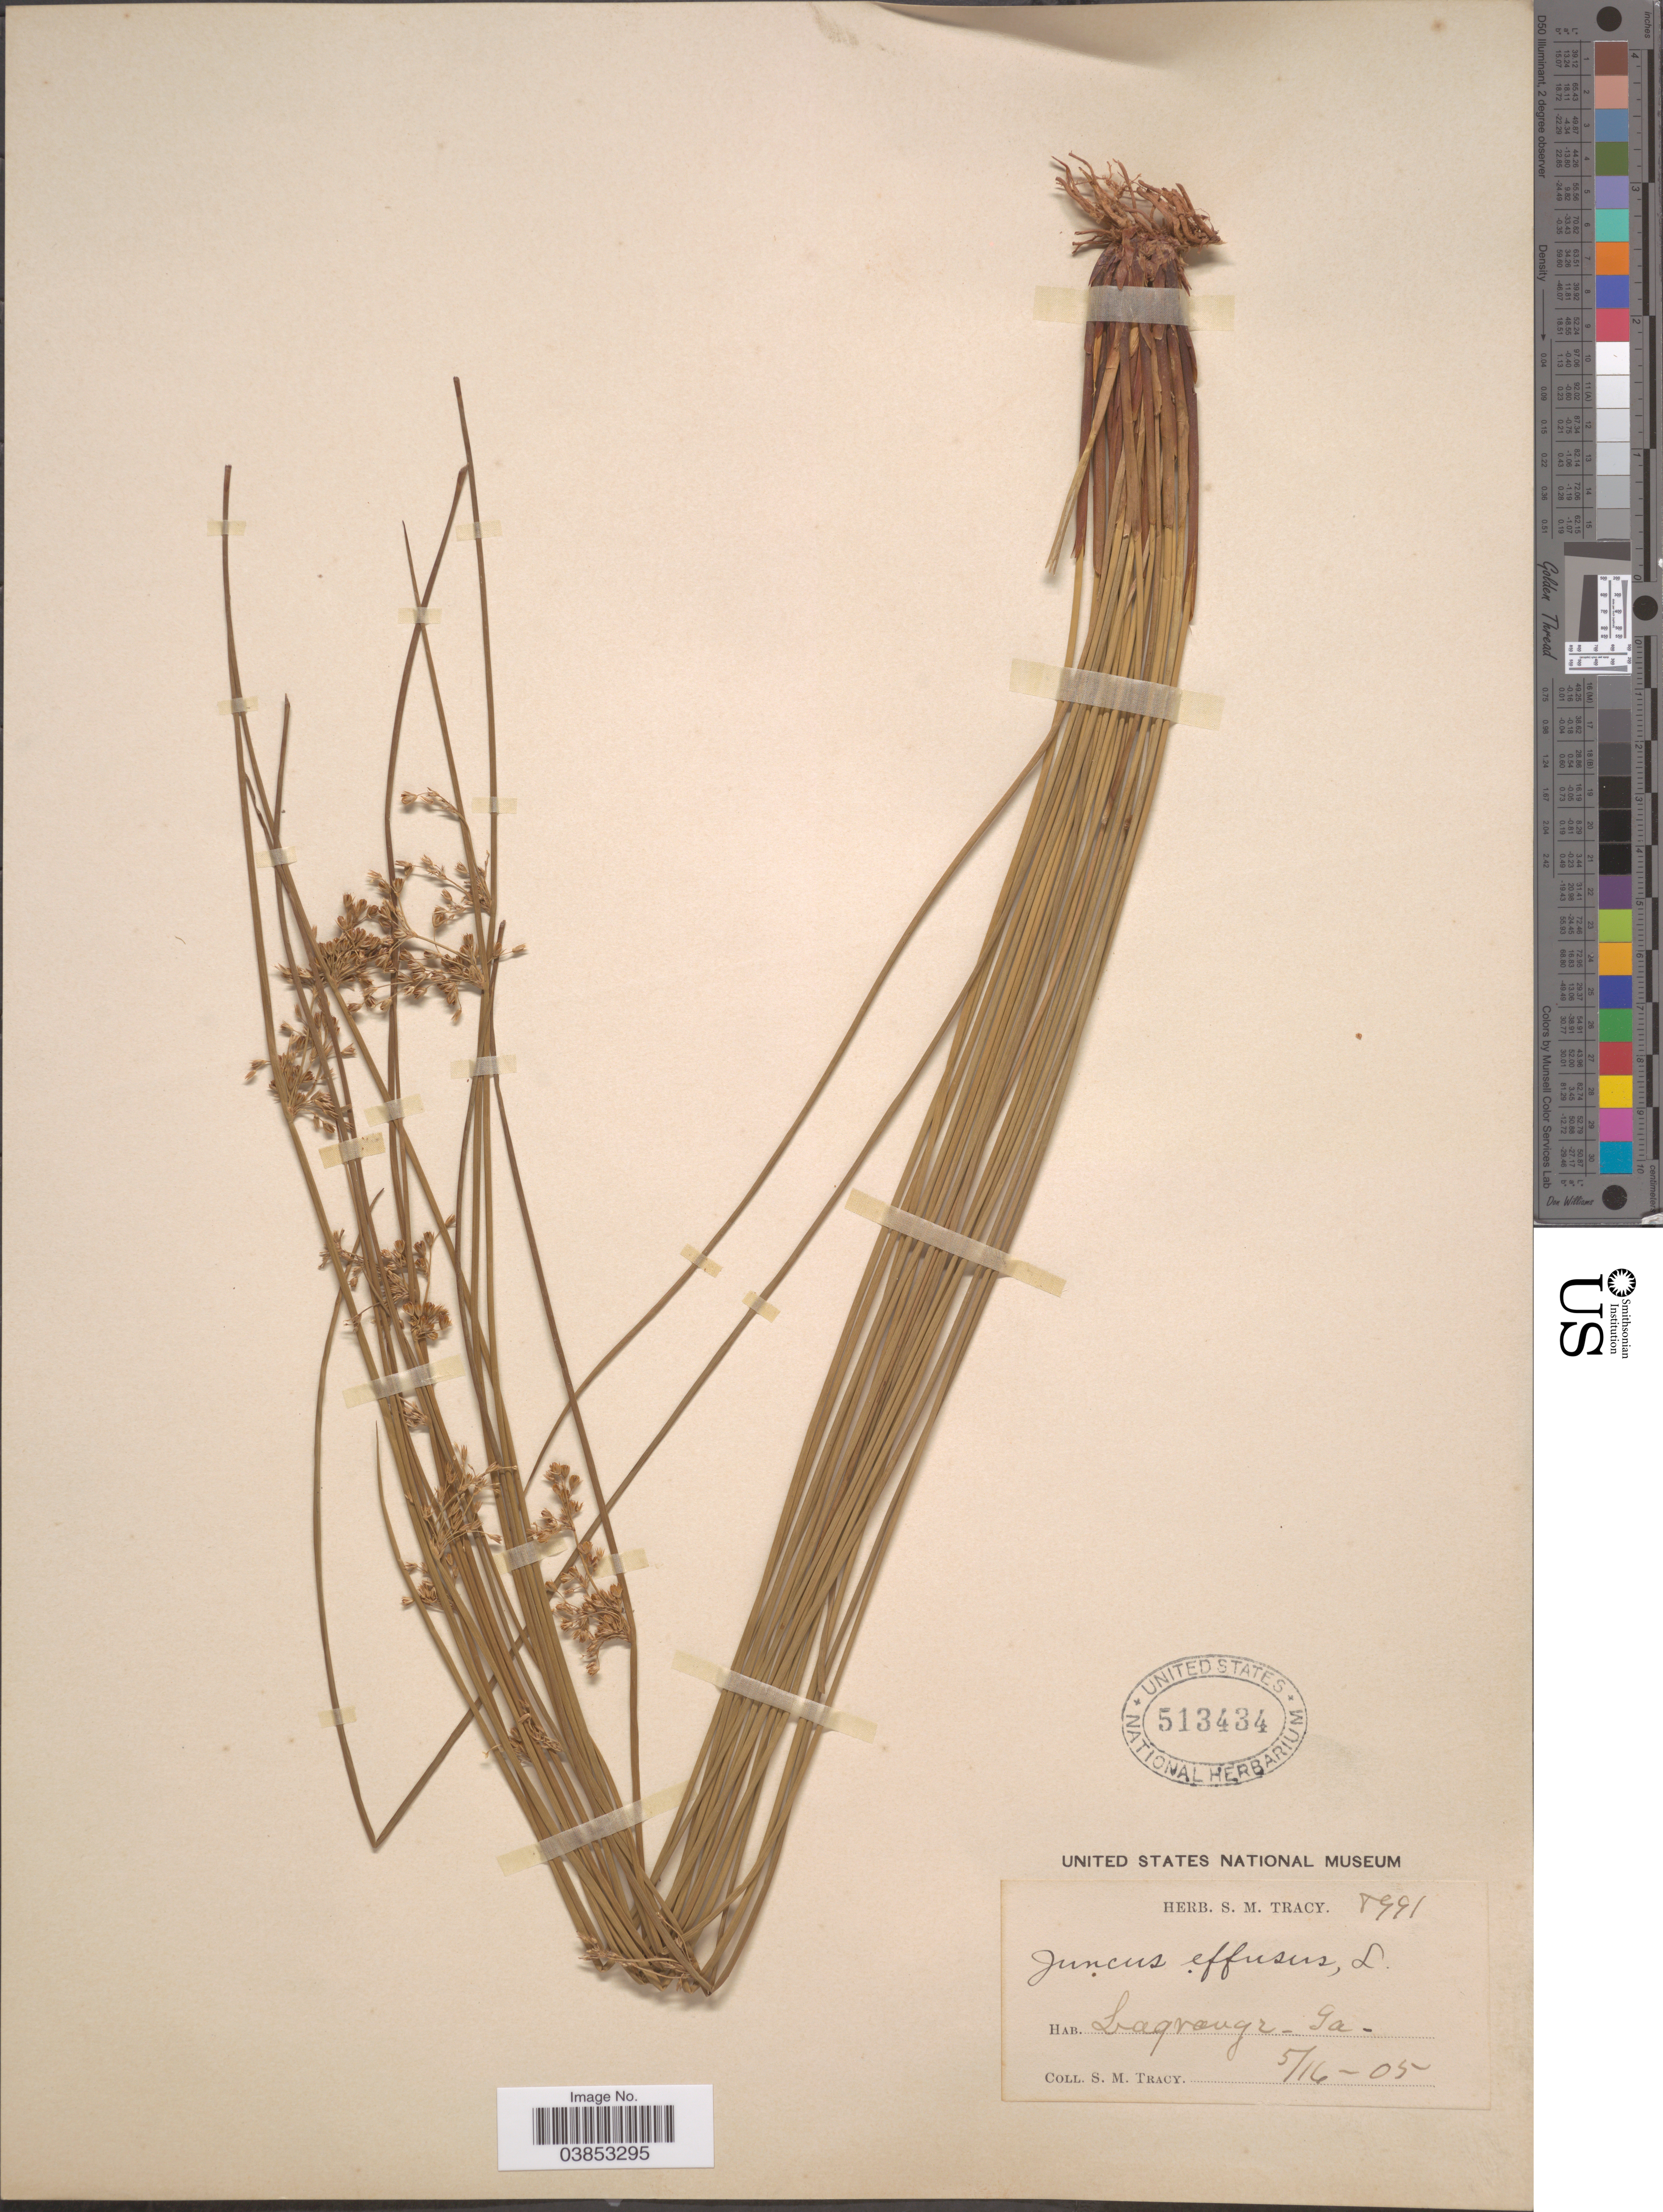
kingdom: Plantae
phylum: Tracheophyta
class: Liliopsida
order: Poales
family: Juncaceae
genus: Juncus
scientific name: Juncus effusus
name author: L.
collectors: S. M. Tracy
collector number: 8991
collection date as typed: Transcribed d/m/y: 16/5/5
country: United States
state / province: Georgia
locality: Lagrange.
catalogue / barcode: US 513434